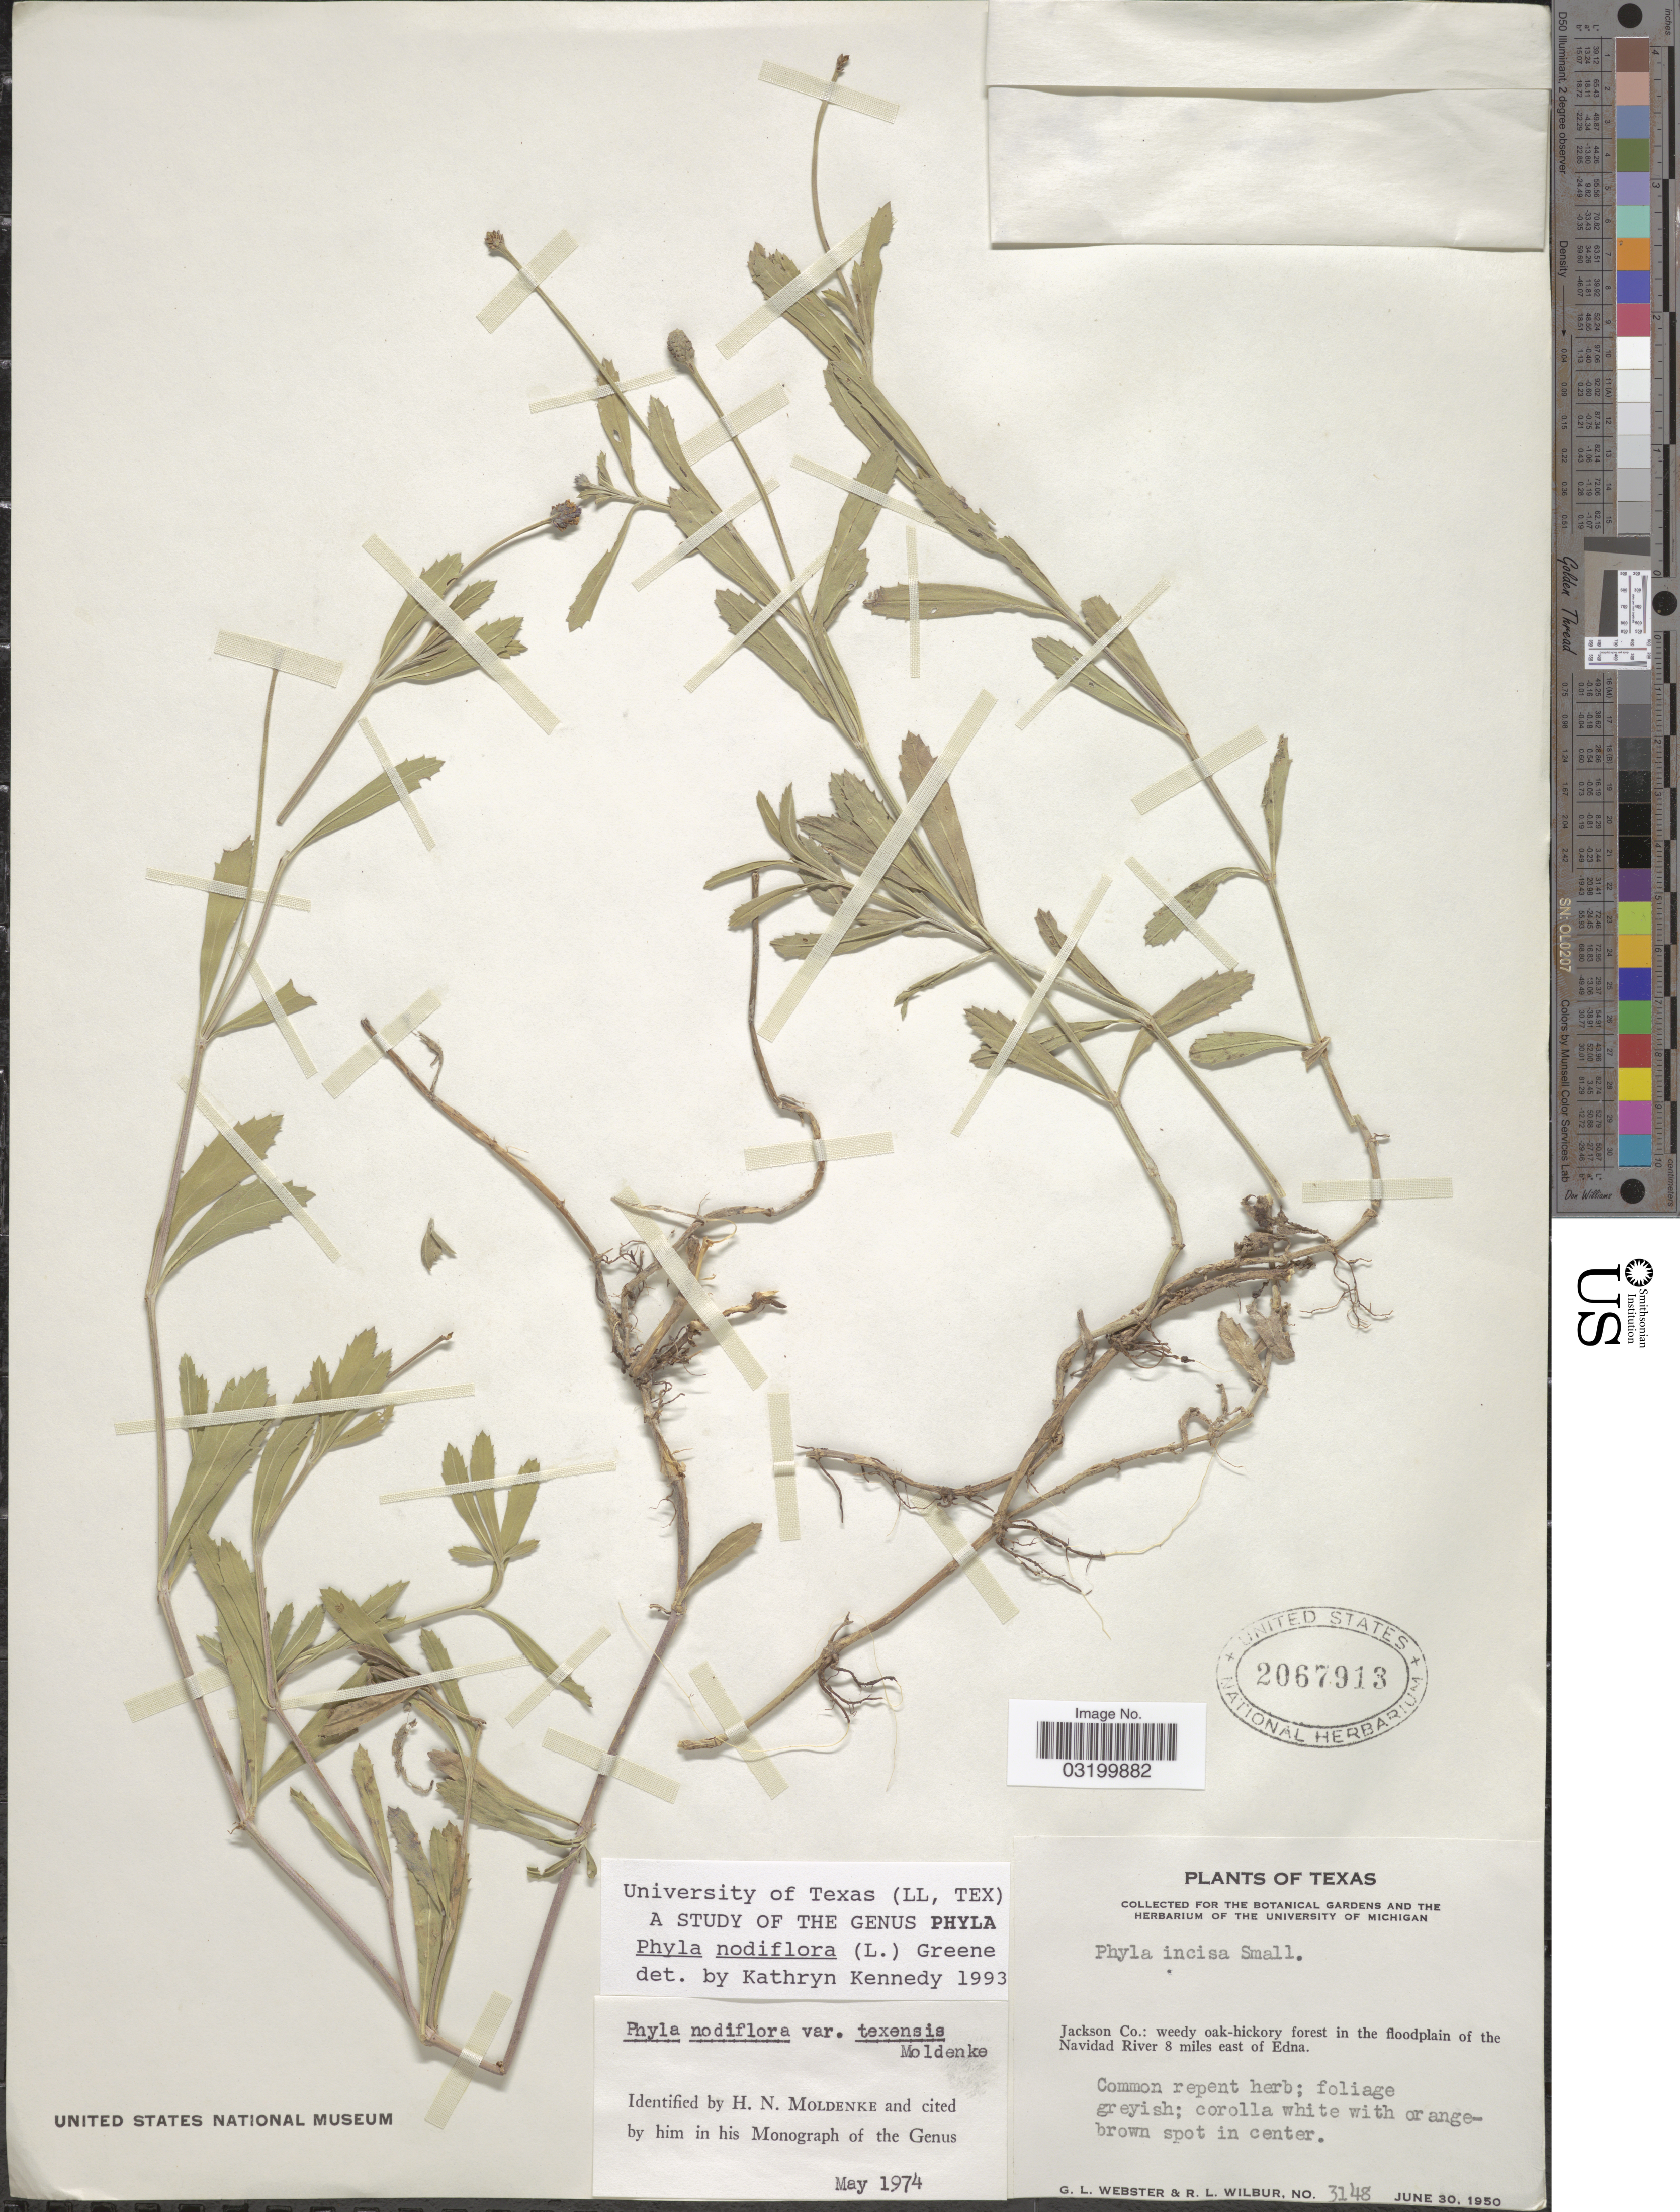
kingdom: Plantae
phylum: Tracheophyta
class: Magnoliopsida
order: Lamiales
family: Verbenaceae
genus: Phyla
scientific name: Phyla nodiflora var. nodiflora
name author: (L.) Greene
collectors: G. L. Webster & R. L. Wilbur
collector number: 3148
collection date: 1950-06-30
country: United States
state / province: Texas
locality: Jackson Co.: weedy oak-hickory forest in the floodplain of the Navidad River 8 miles east of Edna.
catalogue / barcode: US 2067913